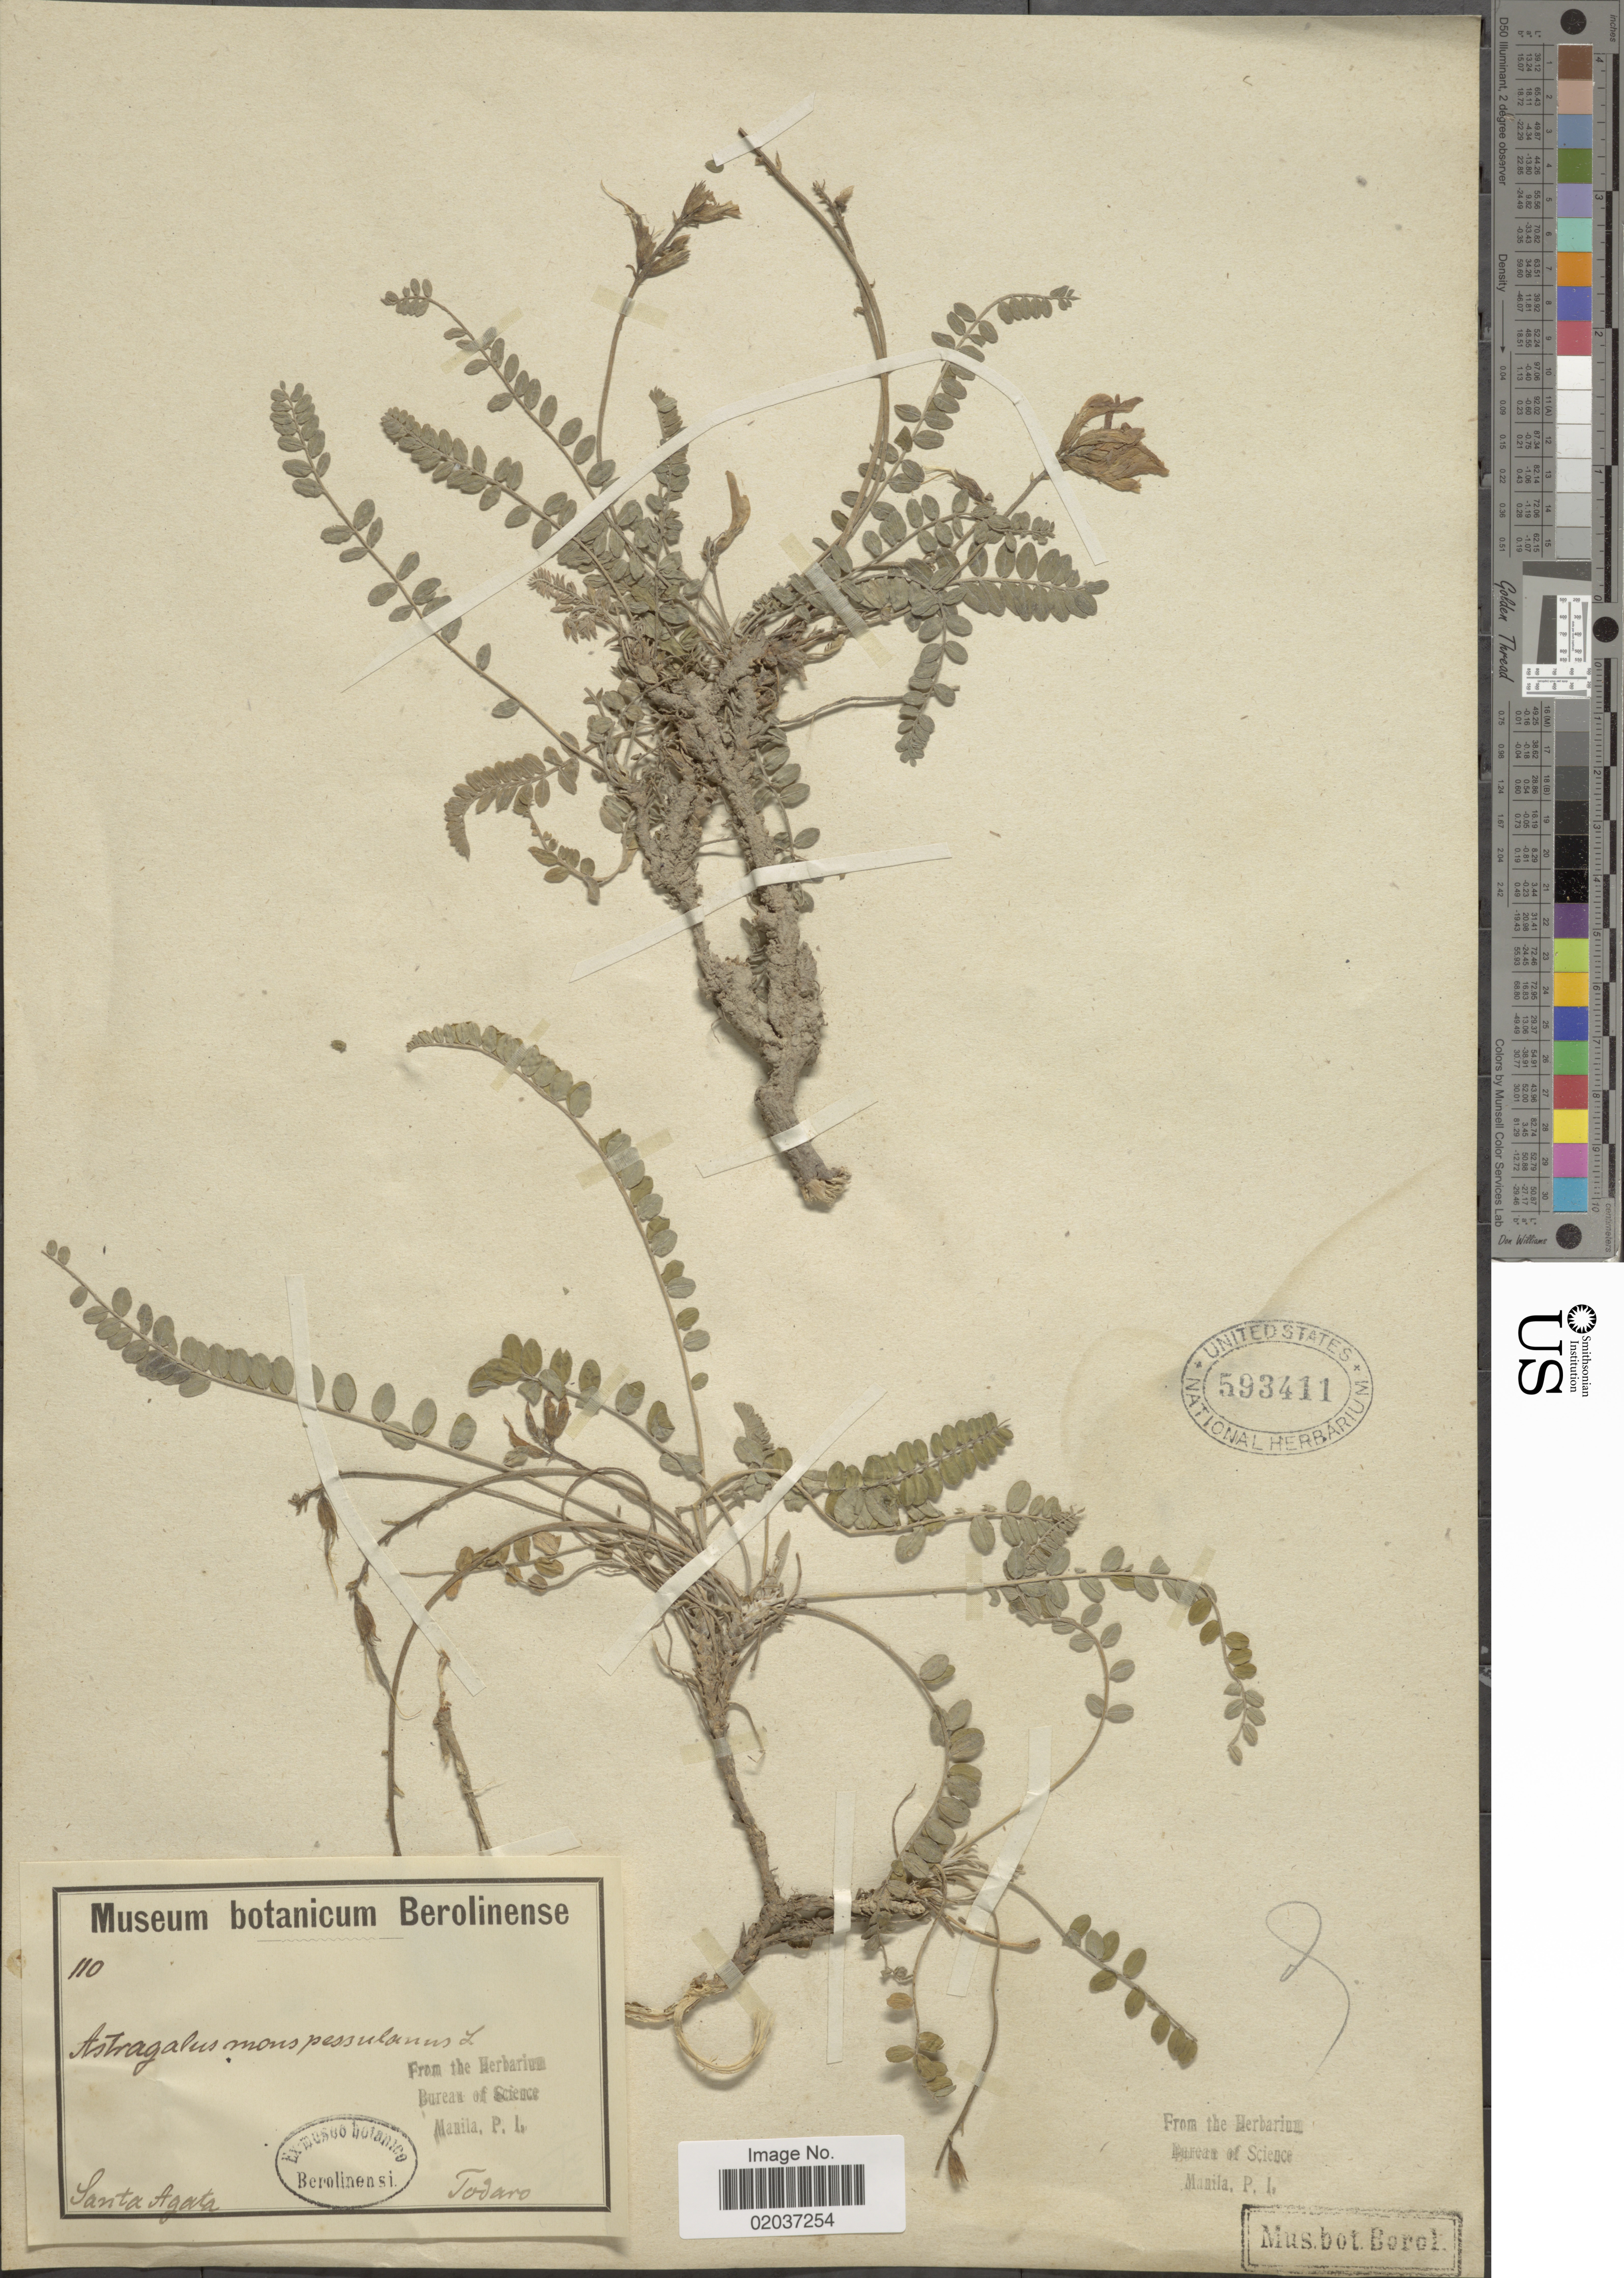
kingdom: Plantae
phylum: Tracheophyta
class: Magnoliopsida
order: Fabales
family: Fabaceae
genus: Astragalus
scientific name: Astragalus monspessulanus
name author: L.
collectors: Todaro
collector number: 110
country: Italy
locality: Santa Agata.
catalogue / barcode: US 593411